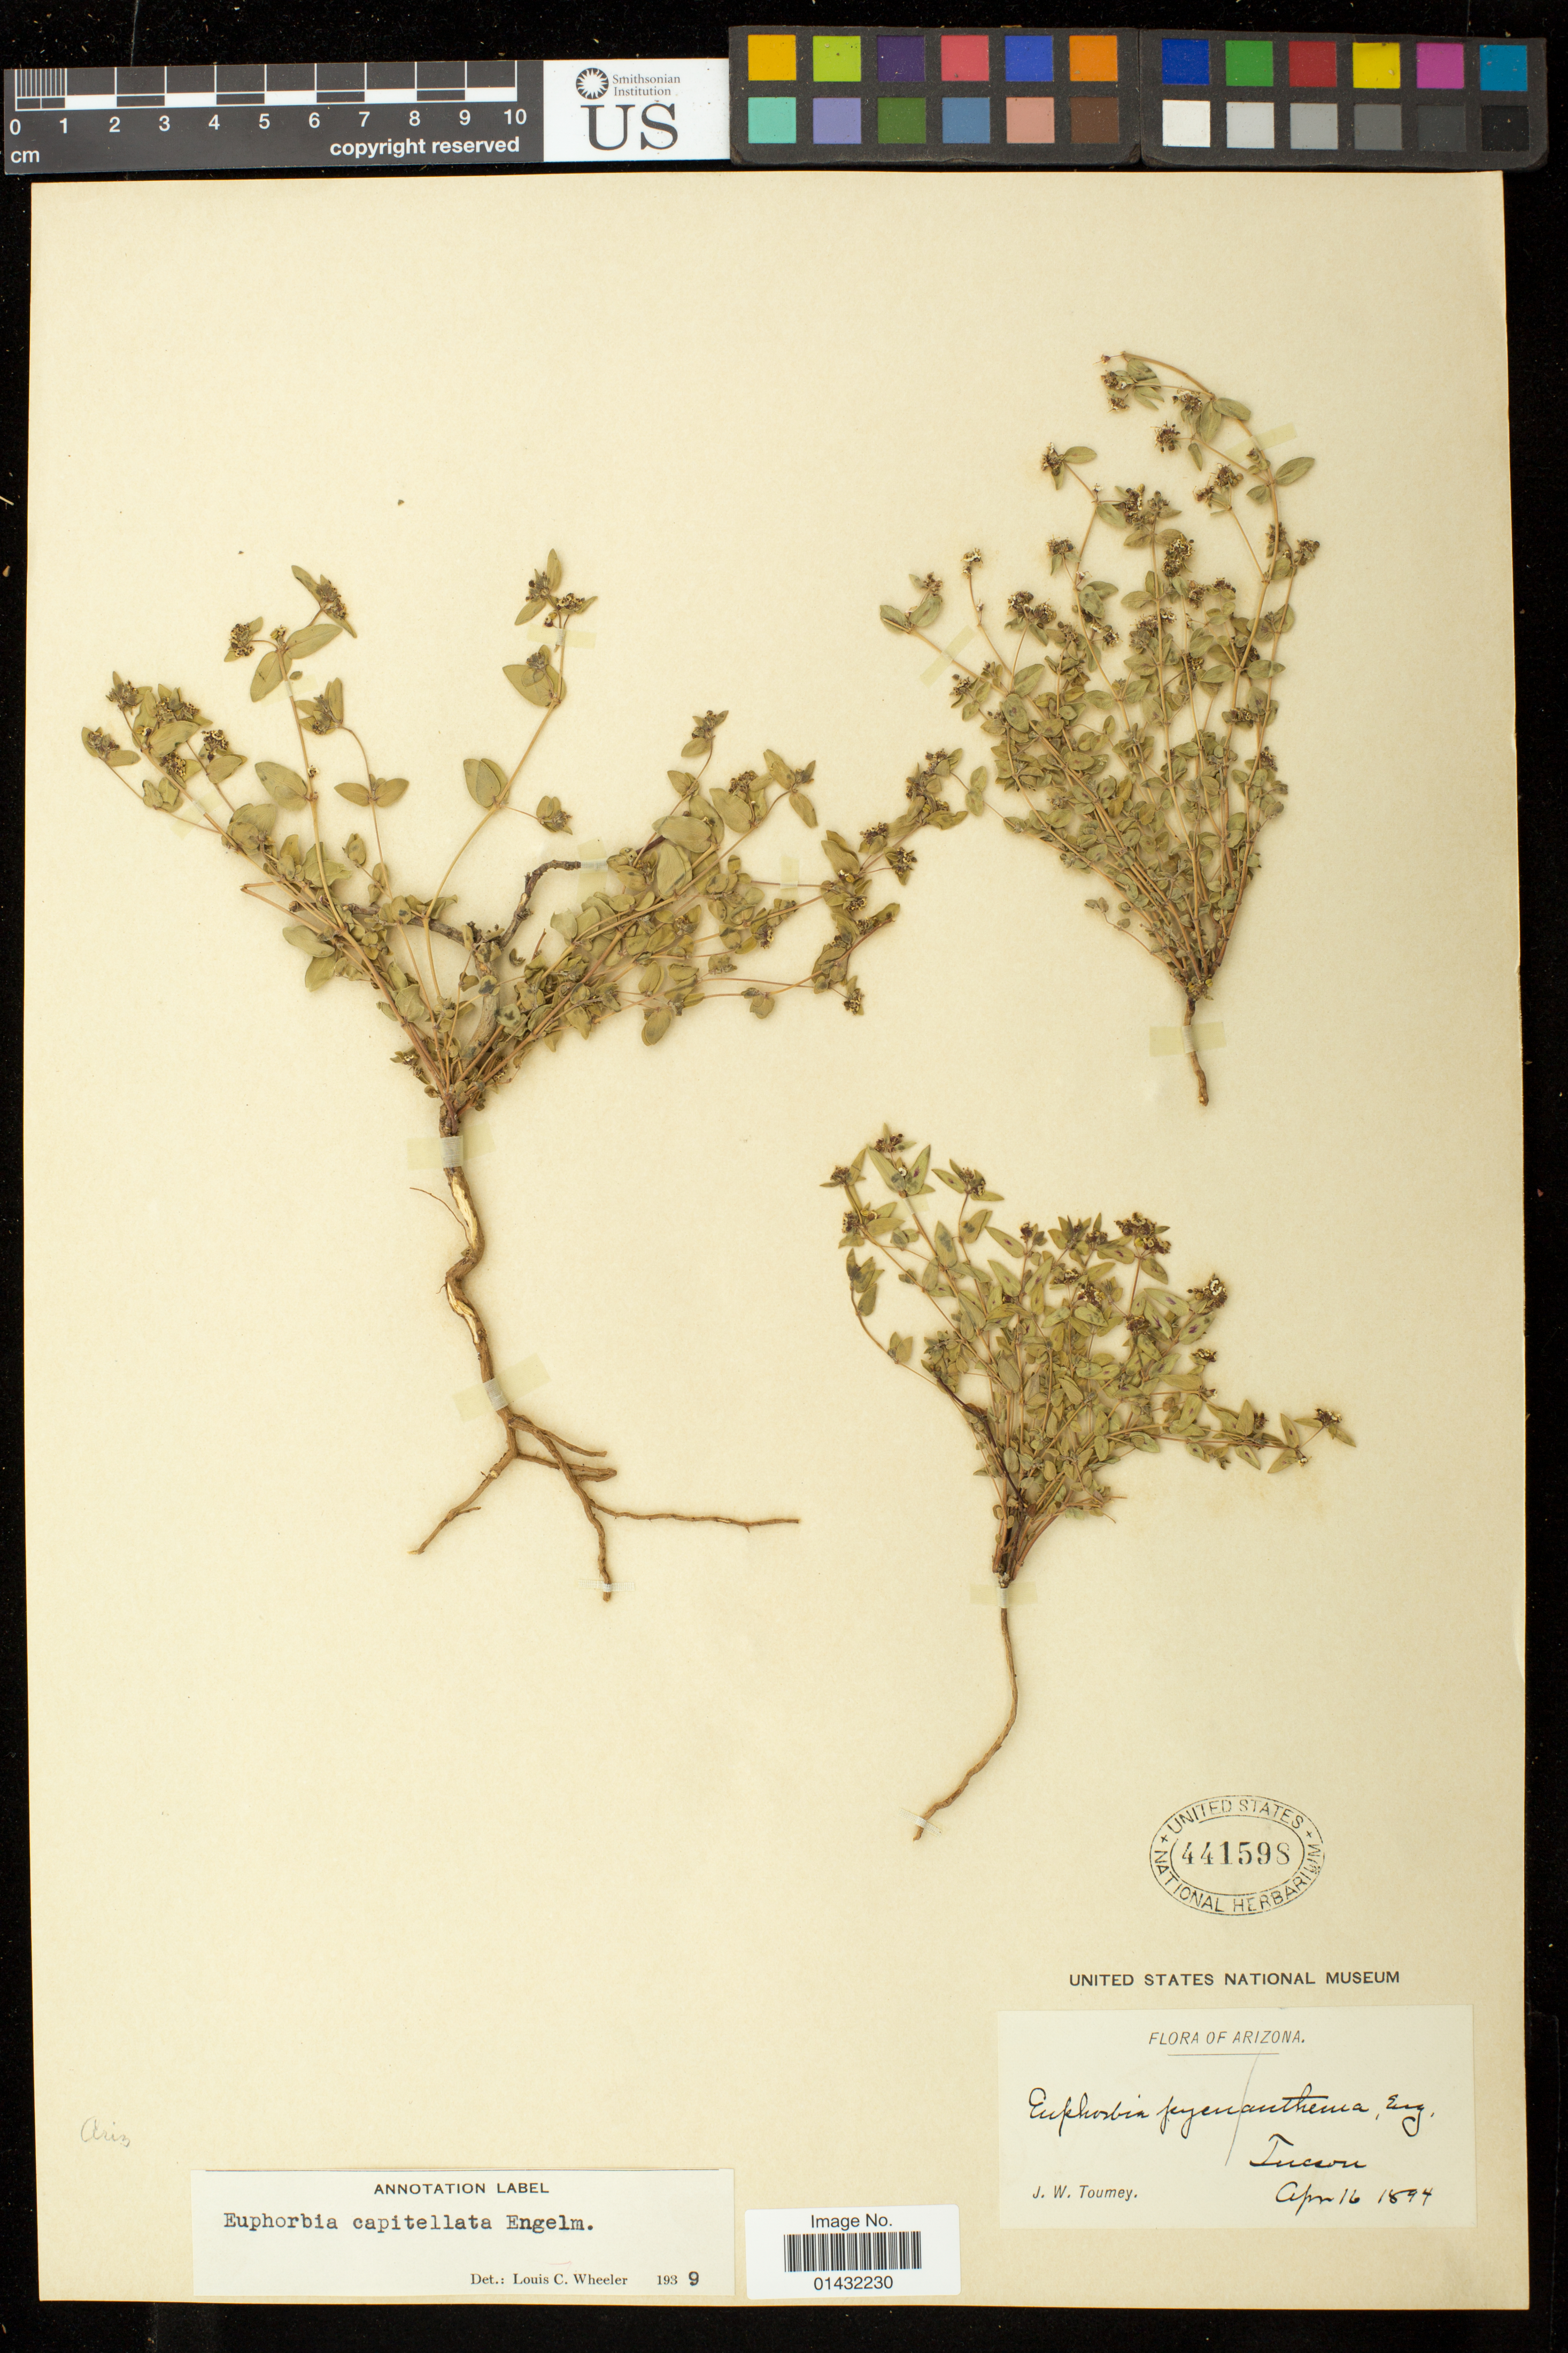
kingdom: Plantae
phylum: Tracheophyta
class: Magnoliopsida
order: Malpighiales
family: Euphorbiaceae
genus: Euphorbia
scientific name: Euphorbia capitellata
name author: Engelm. in Emory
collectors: J. W. Toumey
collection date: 1894-04-16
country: United States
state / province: Arizona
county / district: Pima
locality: Tucson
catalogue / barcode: US 441598